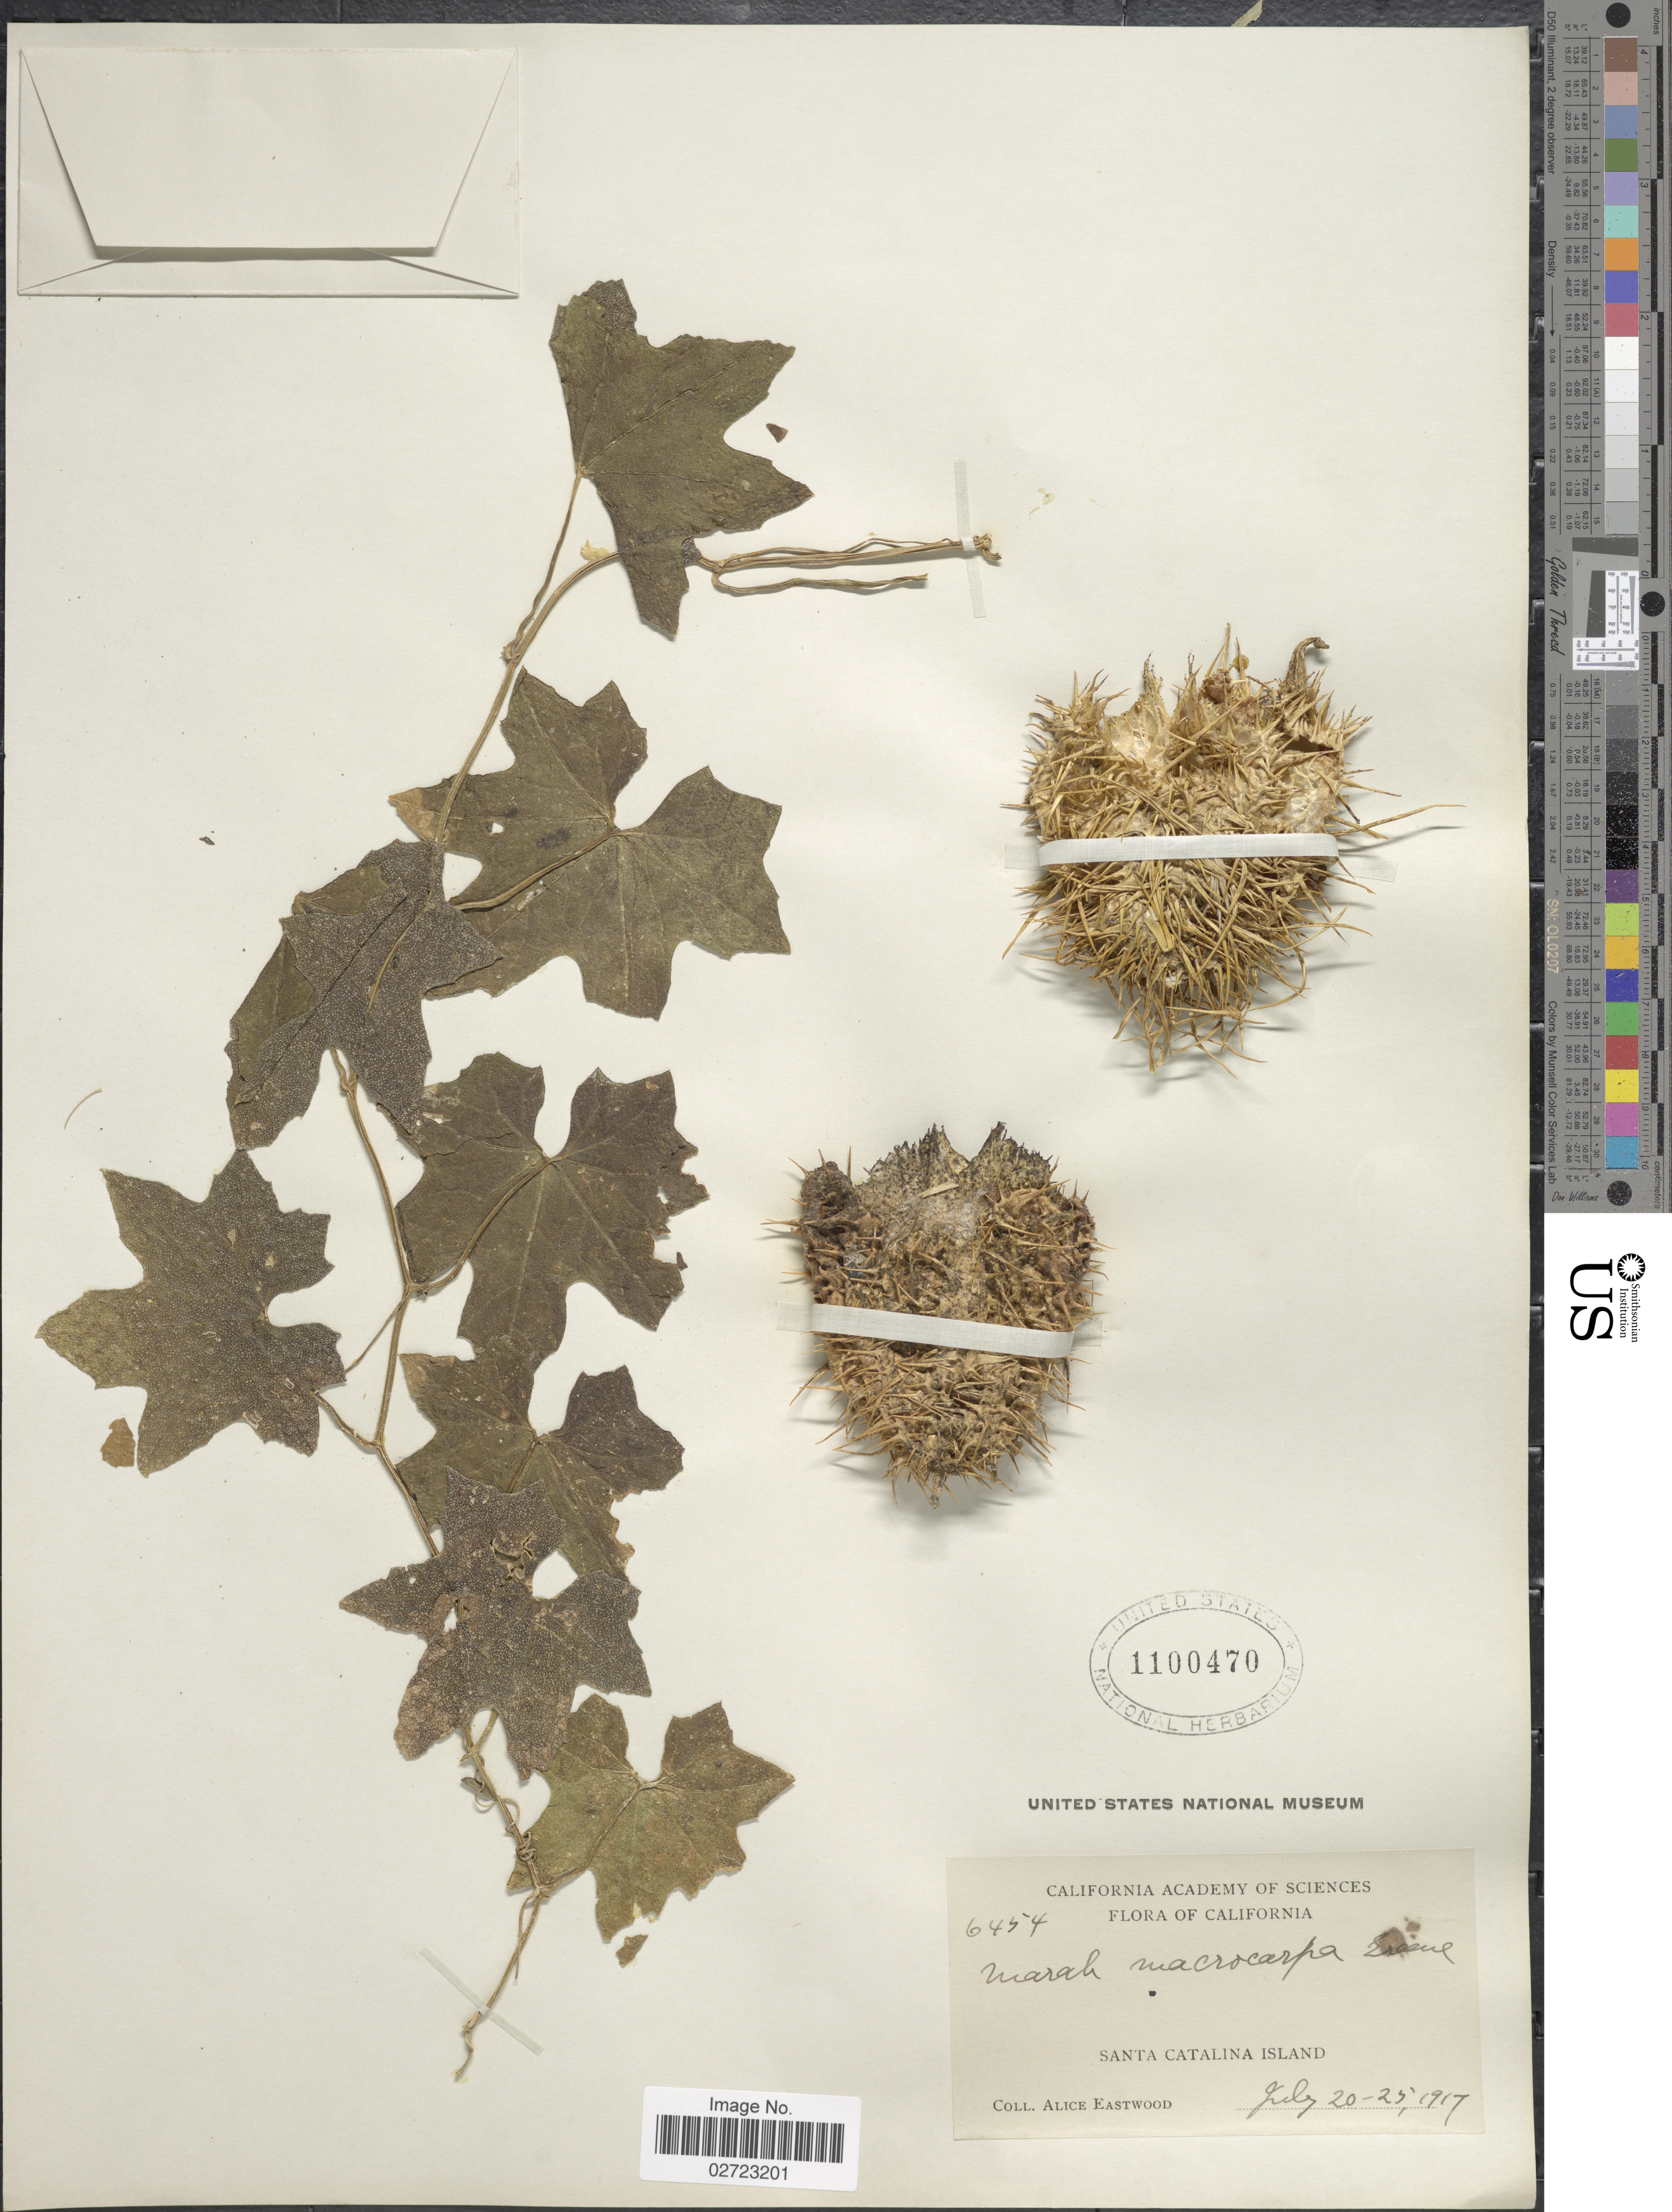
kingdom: Plantae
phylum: Tracheophyta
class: Magnoliopsida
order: Cucurbitales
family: Cucurbitaceae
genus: Marah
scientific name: Marah macrocarpa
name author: (Greene) Greene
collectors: A. Eastwood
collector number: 6454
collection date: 1917-07-20/1917-07-25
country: United States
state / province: California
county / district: Los Angeles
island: Santa Catalina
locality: Santa Catalina Island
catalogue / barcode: US 1100470